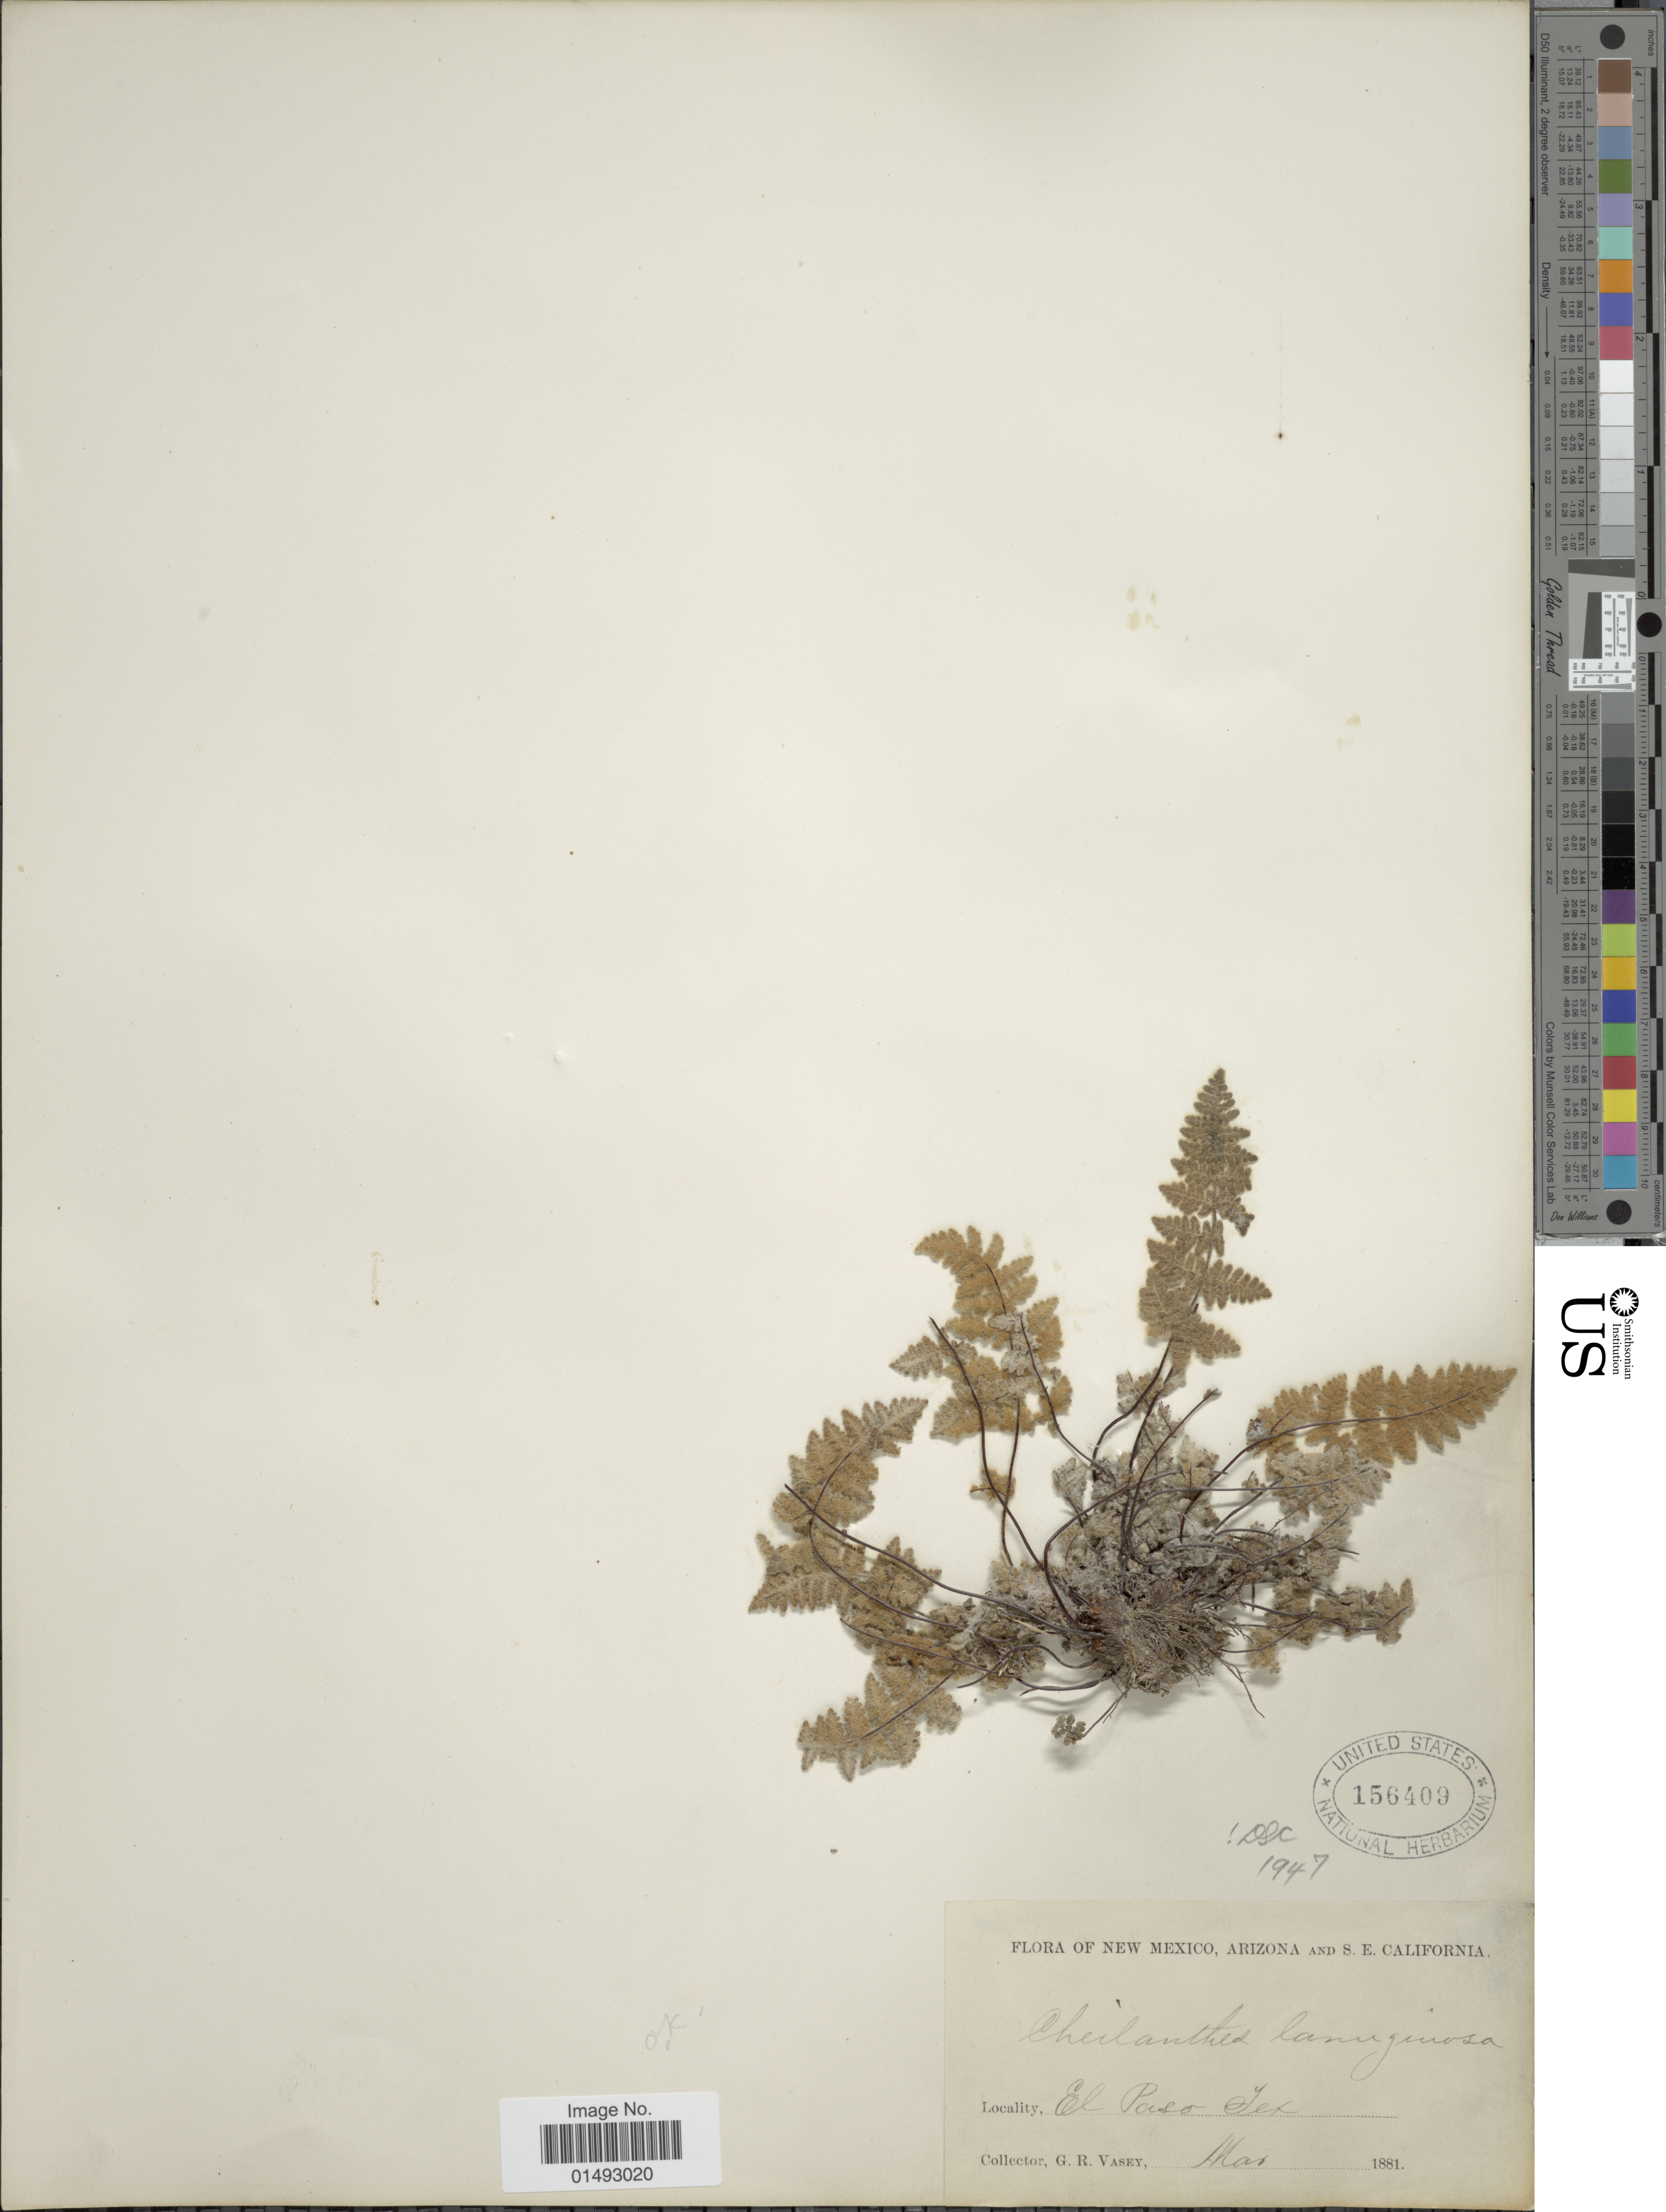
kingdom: Plantae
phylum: Tracheophyta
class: Polypodiopsida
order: Polypodiales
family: Pteridaceae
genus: Myriopteris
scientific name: Myriopteris gracilis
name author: Fée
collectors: G. R. Vasey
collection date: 1881-03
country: United States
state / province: Texas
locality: El Paso,Tex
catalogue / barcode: US 156409